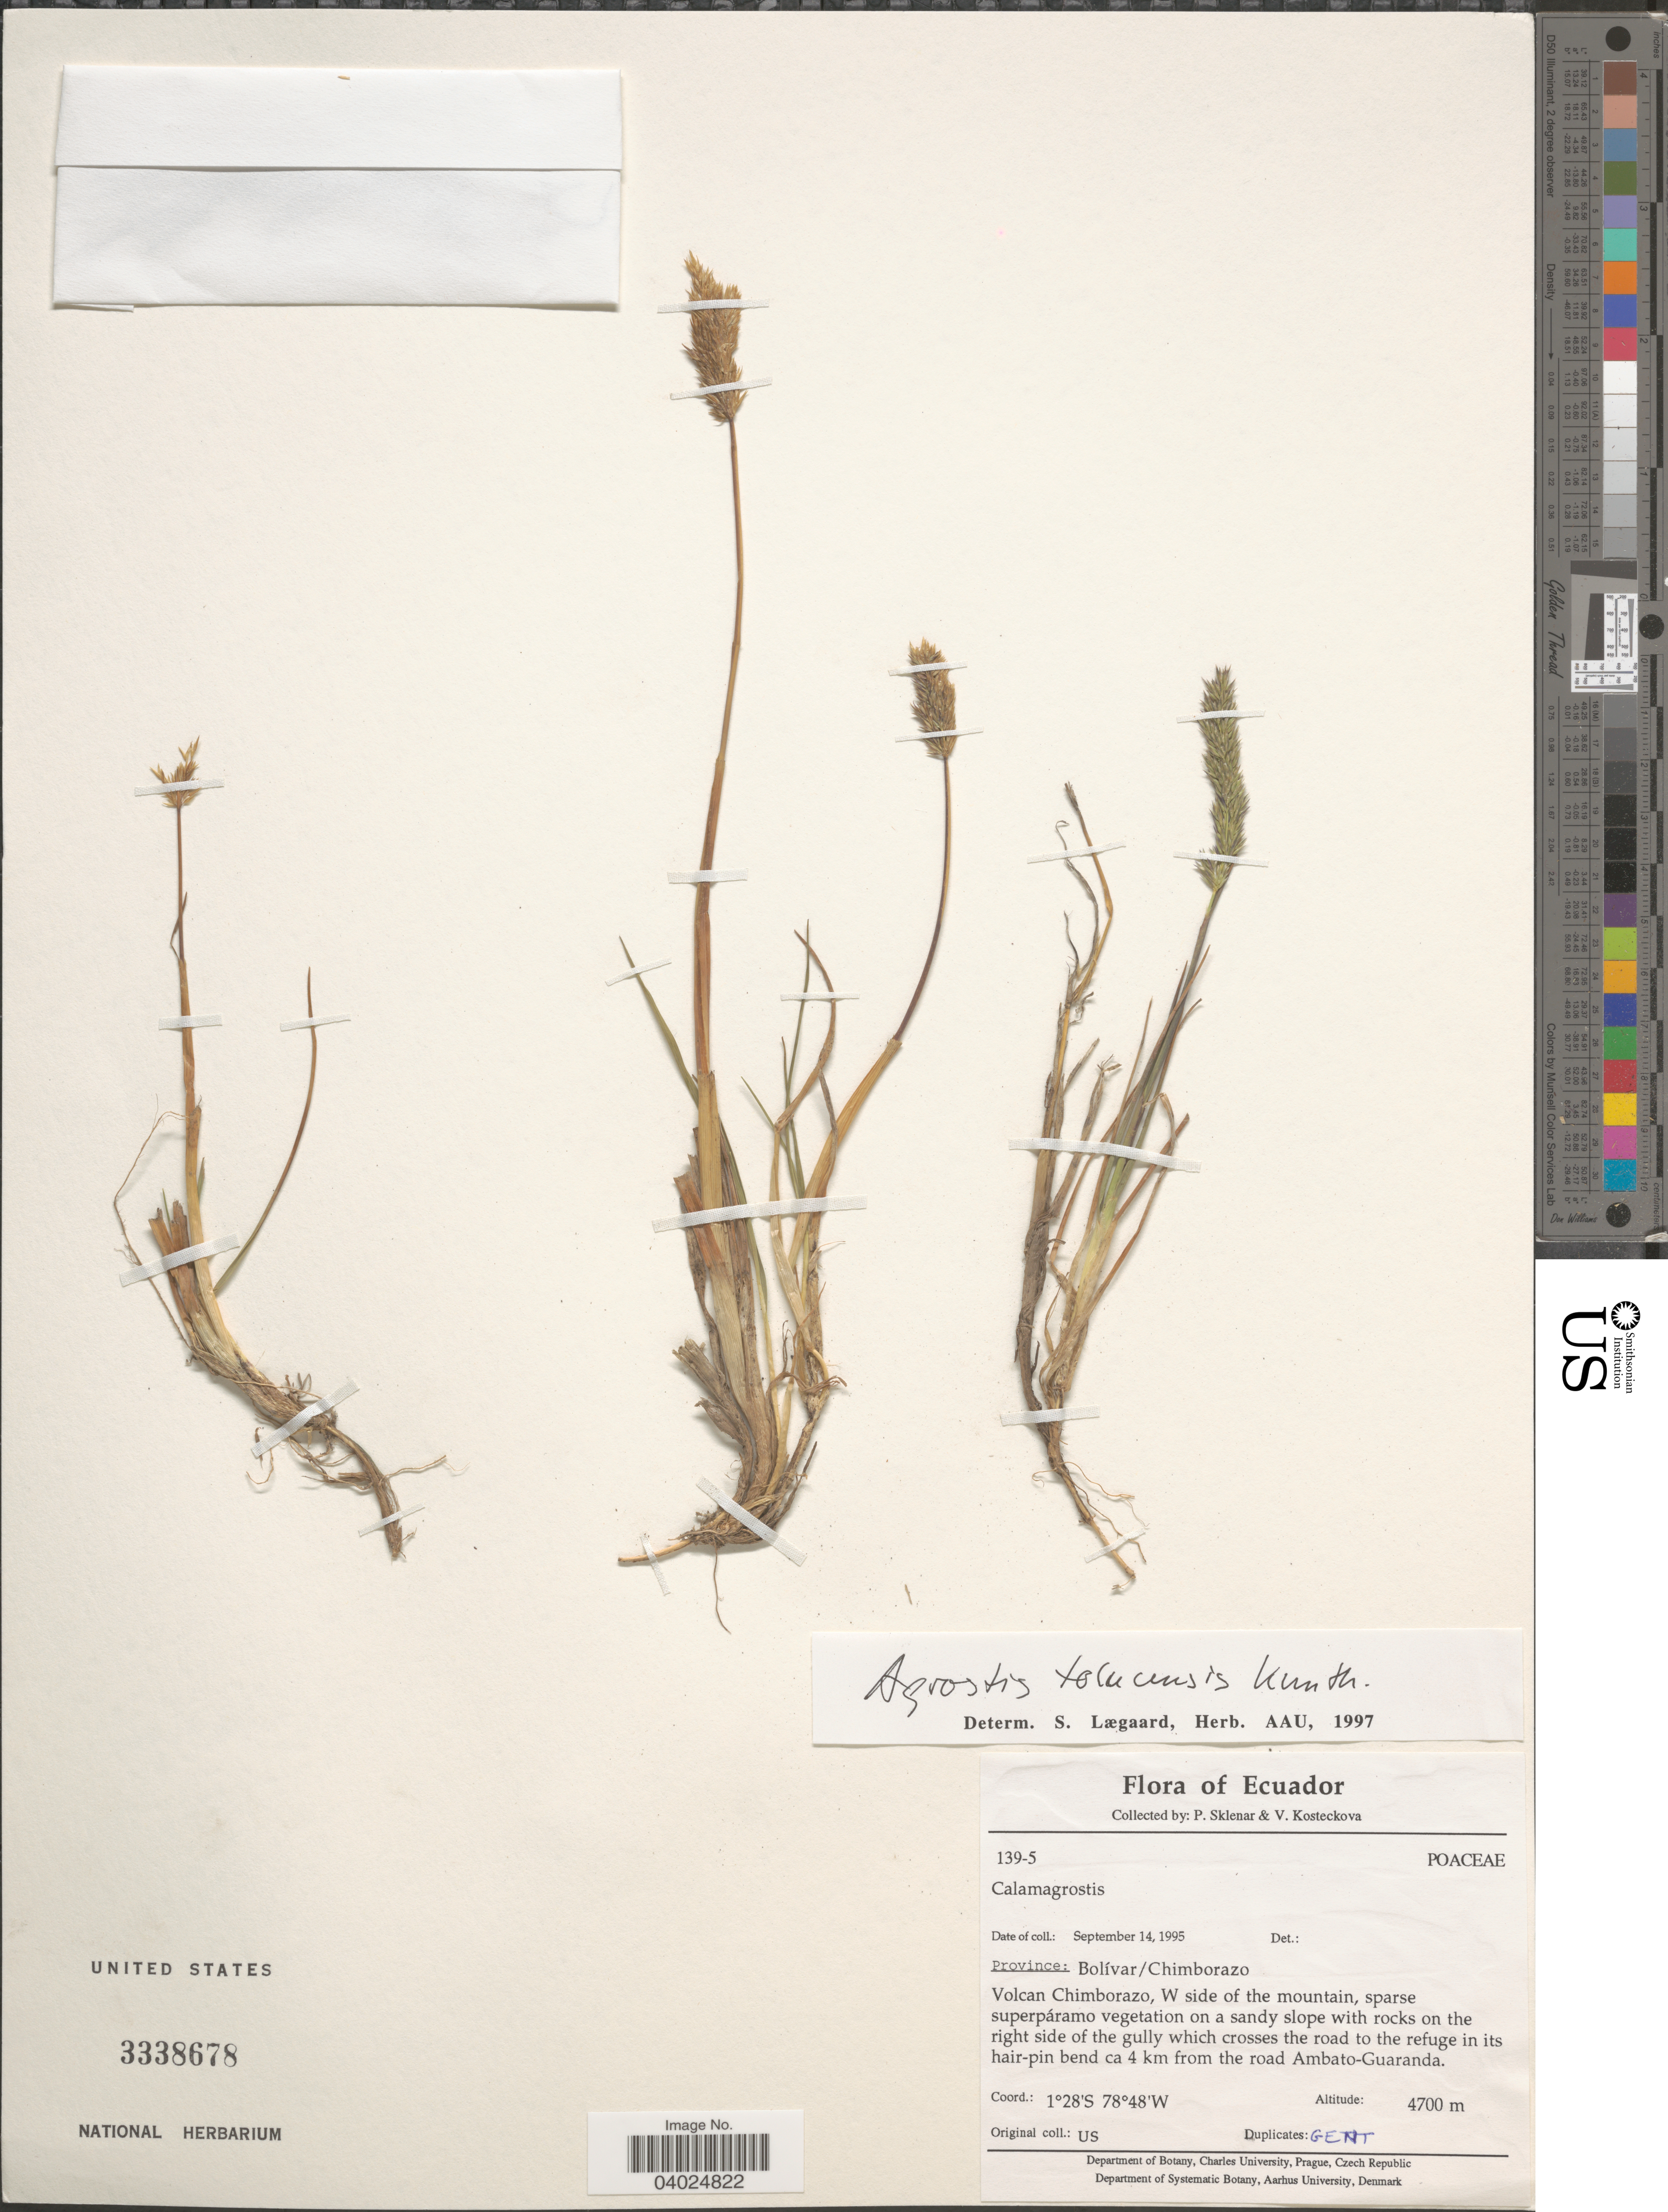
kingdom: Plantae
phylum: Tracheophyta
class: Liliopsida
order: Poales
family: Poaceae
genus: Agrostis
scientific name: Agrostis tolucensis Kunth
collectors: P. Sklenar & V. Kosteckova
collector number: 139-5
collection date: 1995-09-14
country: Ecuador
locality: Province: Bolívar/Chimborazo. Volcan Chimborazo, W side of the mountain, on the right side of the gully which crosses the road to the refuge in its hair-pin bend ca 4 km from the road Ambato-Guaranda.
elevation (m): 4700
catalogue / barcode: US 3338678